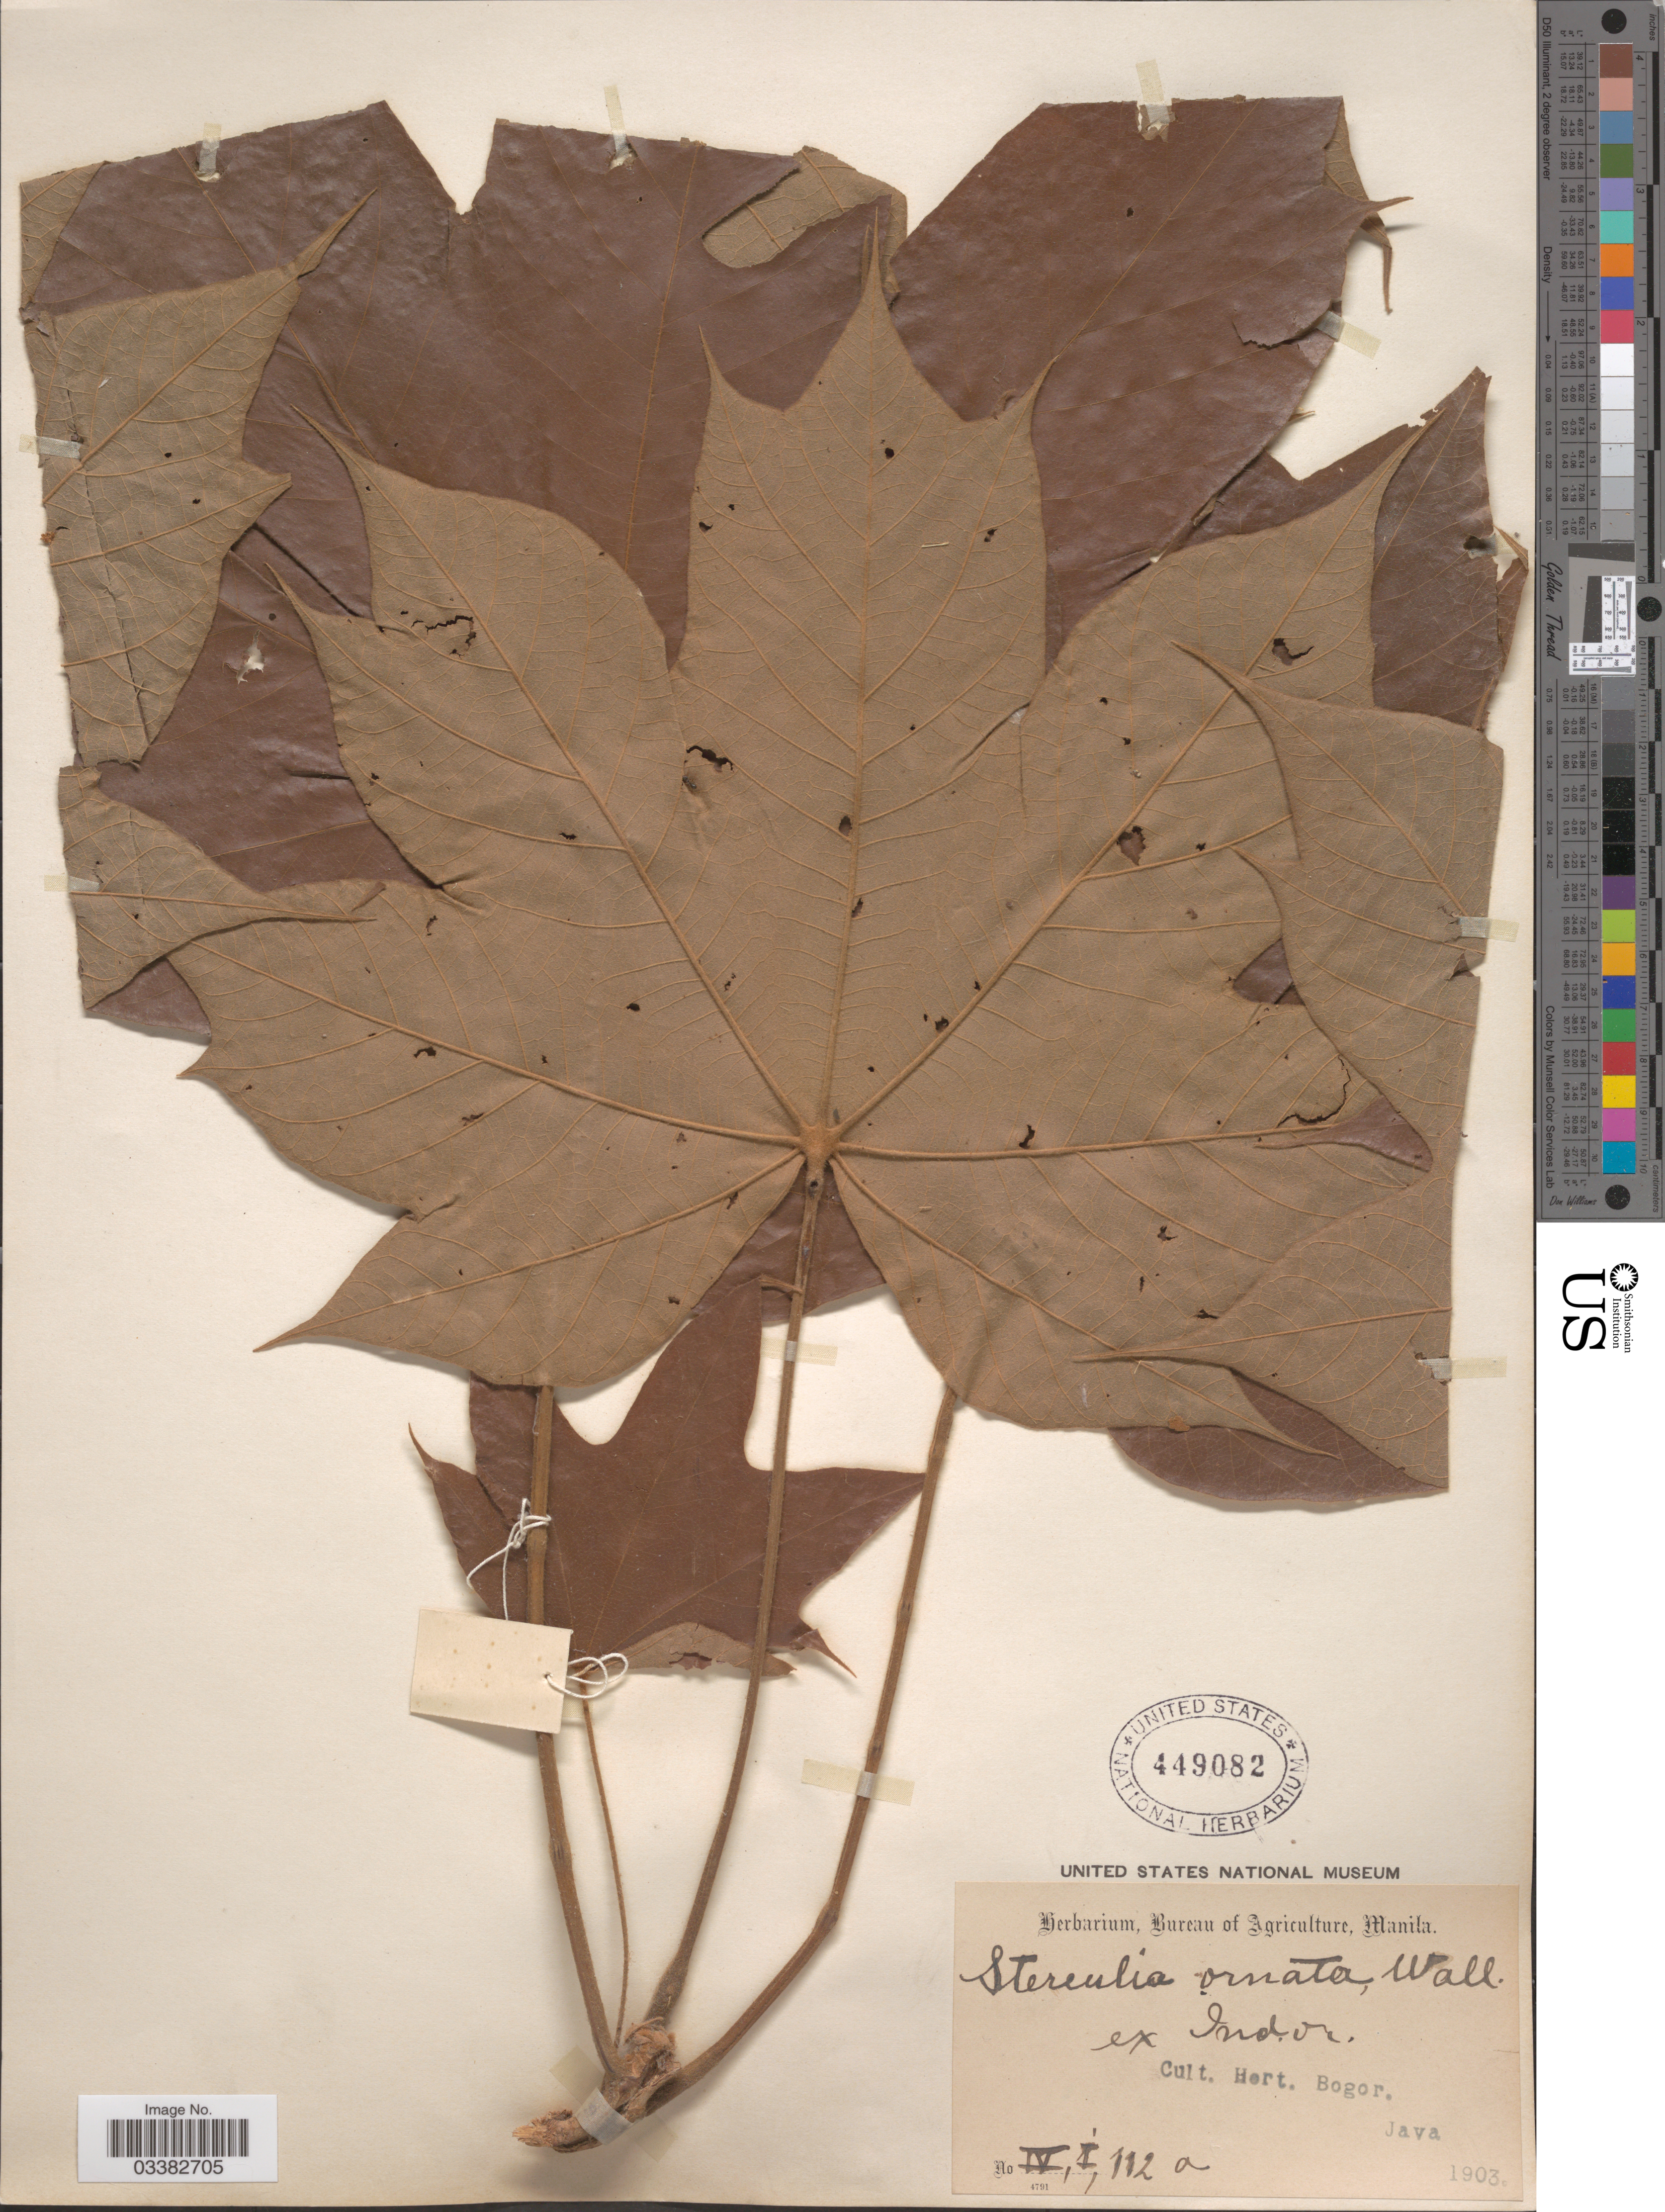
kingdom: Plantae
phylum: Tracheophyta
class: Magnoliopsida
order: Malvales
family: Malvaceae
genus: Sterculia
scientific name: Sterculia ornata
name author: Wall. ex Kurz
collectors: ex Herb. Bur. Agric. Manila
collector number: IV,I,112a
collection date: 1903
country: Indonesia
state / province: Java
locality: Cult. Hort. Bogor.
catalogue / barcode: US 449082